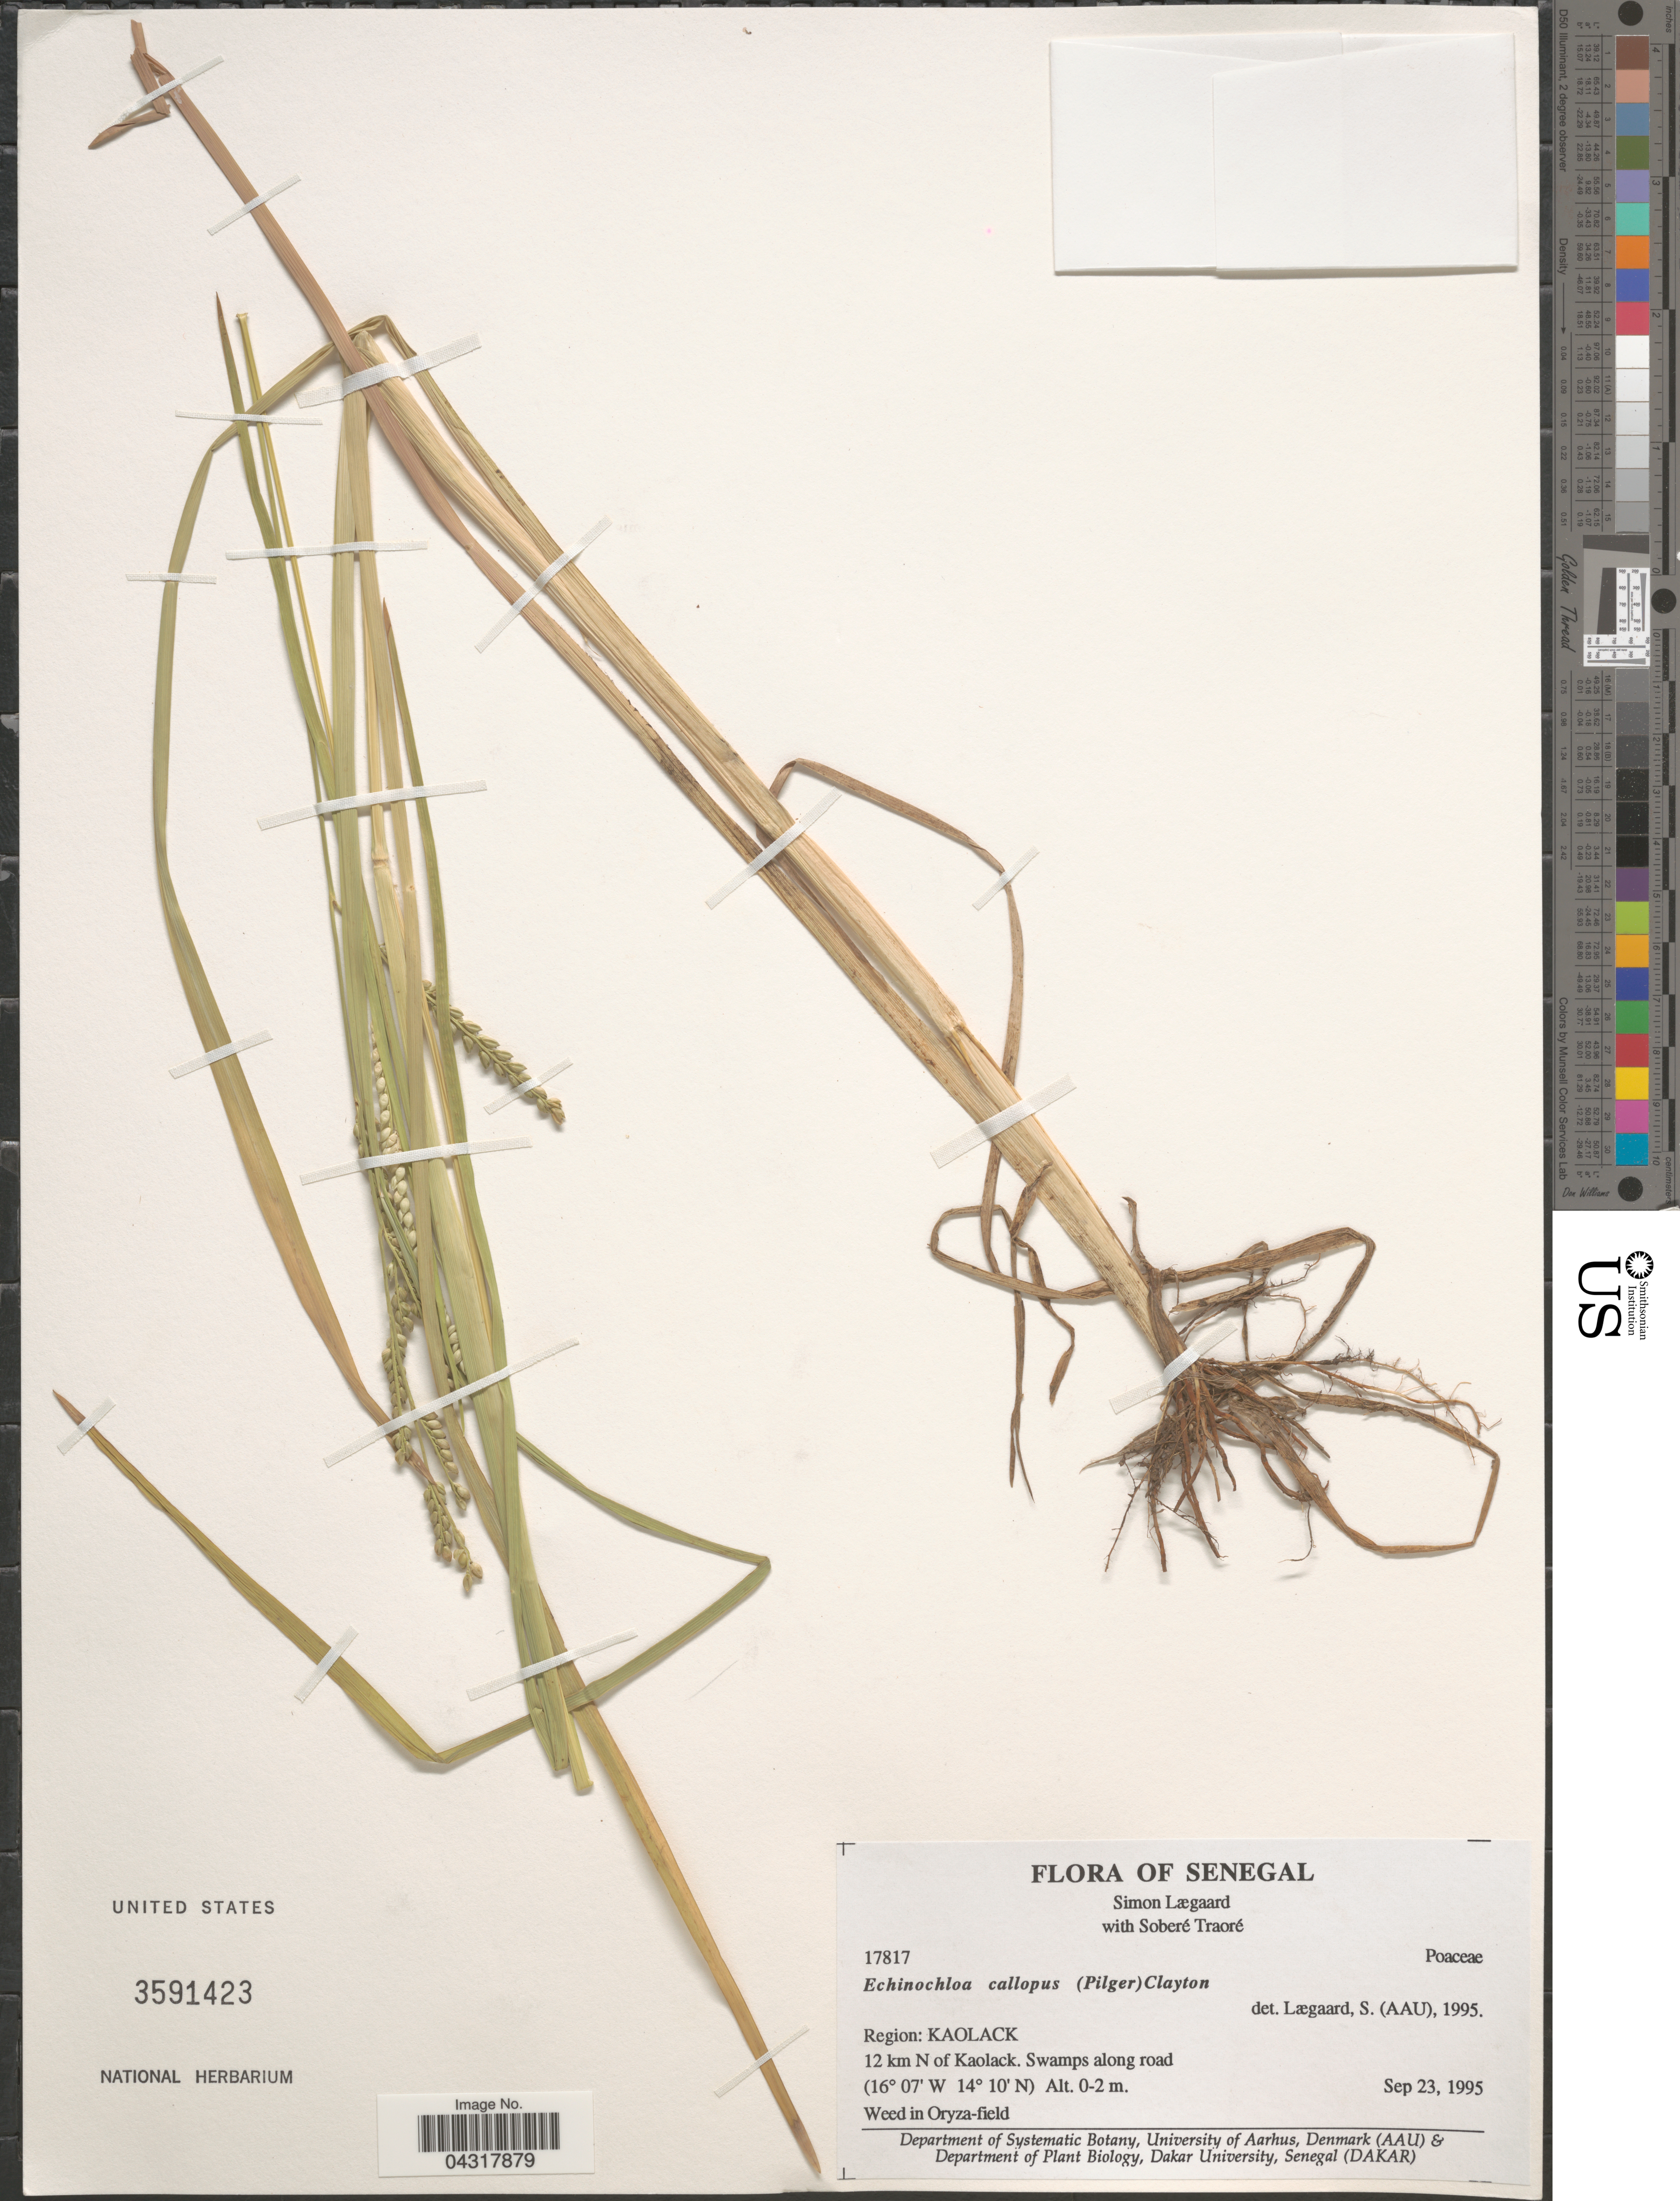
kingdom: Plantae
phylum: Tracheophyta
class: Liliopsida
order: Poales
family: Poaceae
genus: Echinochloa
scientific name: Echinochloa callopus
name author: (Pilg.) Clayton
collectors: S. Lægaard & S. Traore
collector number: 17817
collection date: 1995-09-23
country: Senegal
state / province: Kaolack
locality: Region: Kaolack. 12 km N of Kaolack. Swamps along road. Weed in Oryza-field.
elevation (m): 0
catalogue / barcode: US 3591423